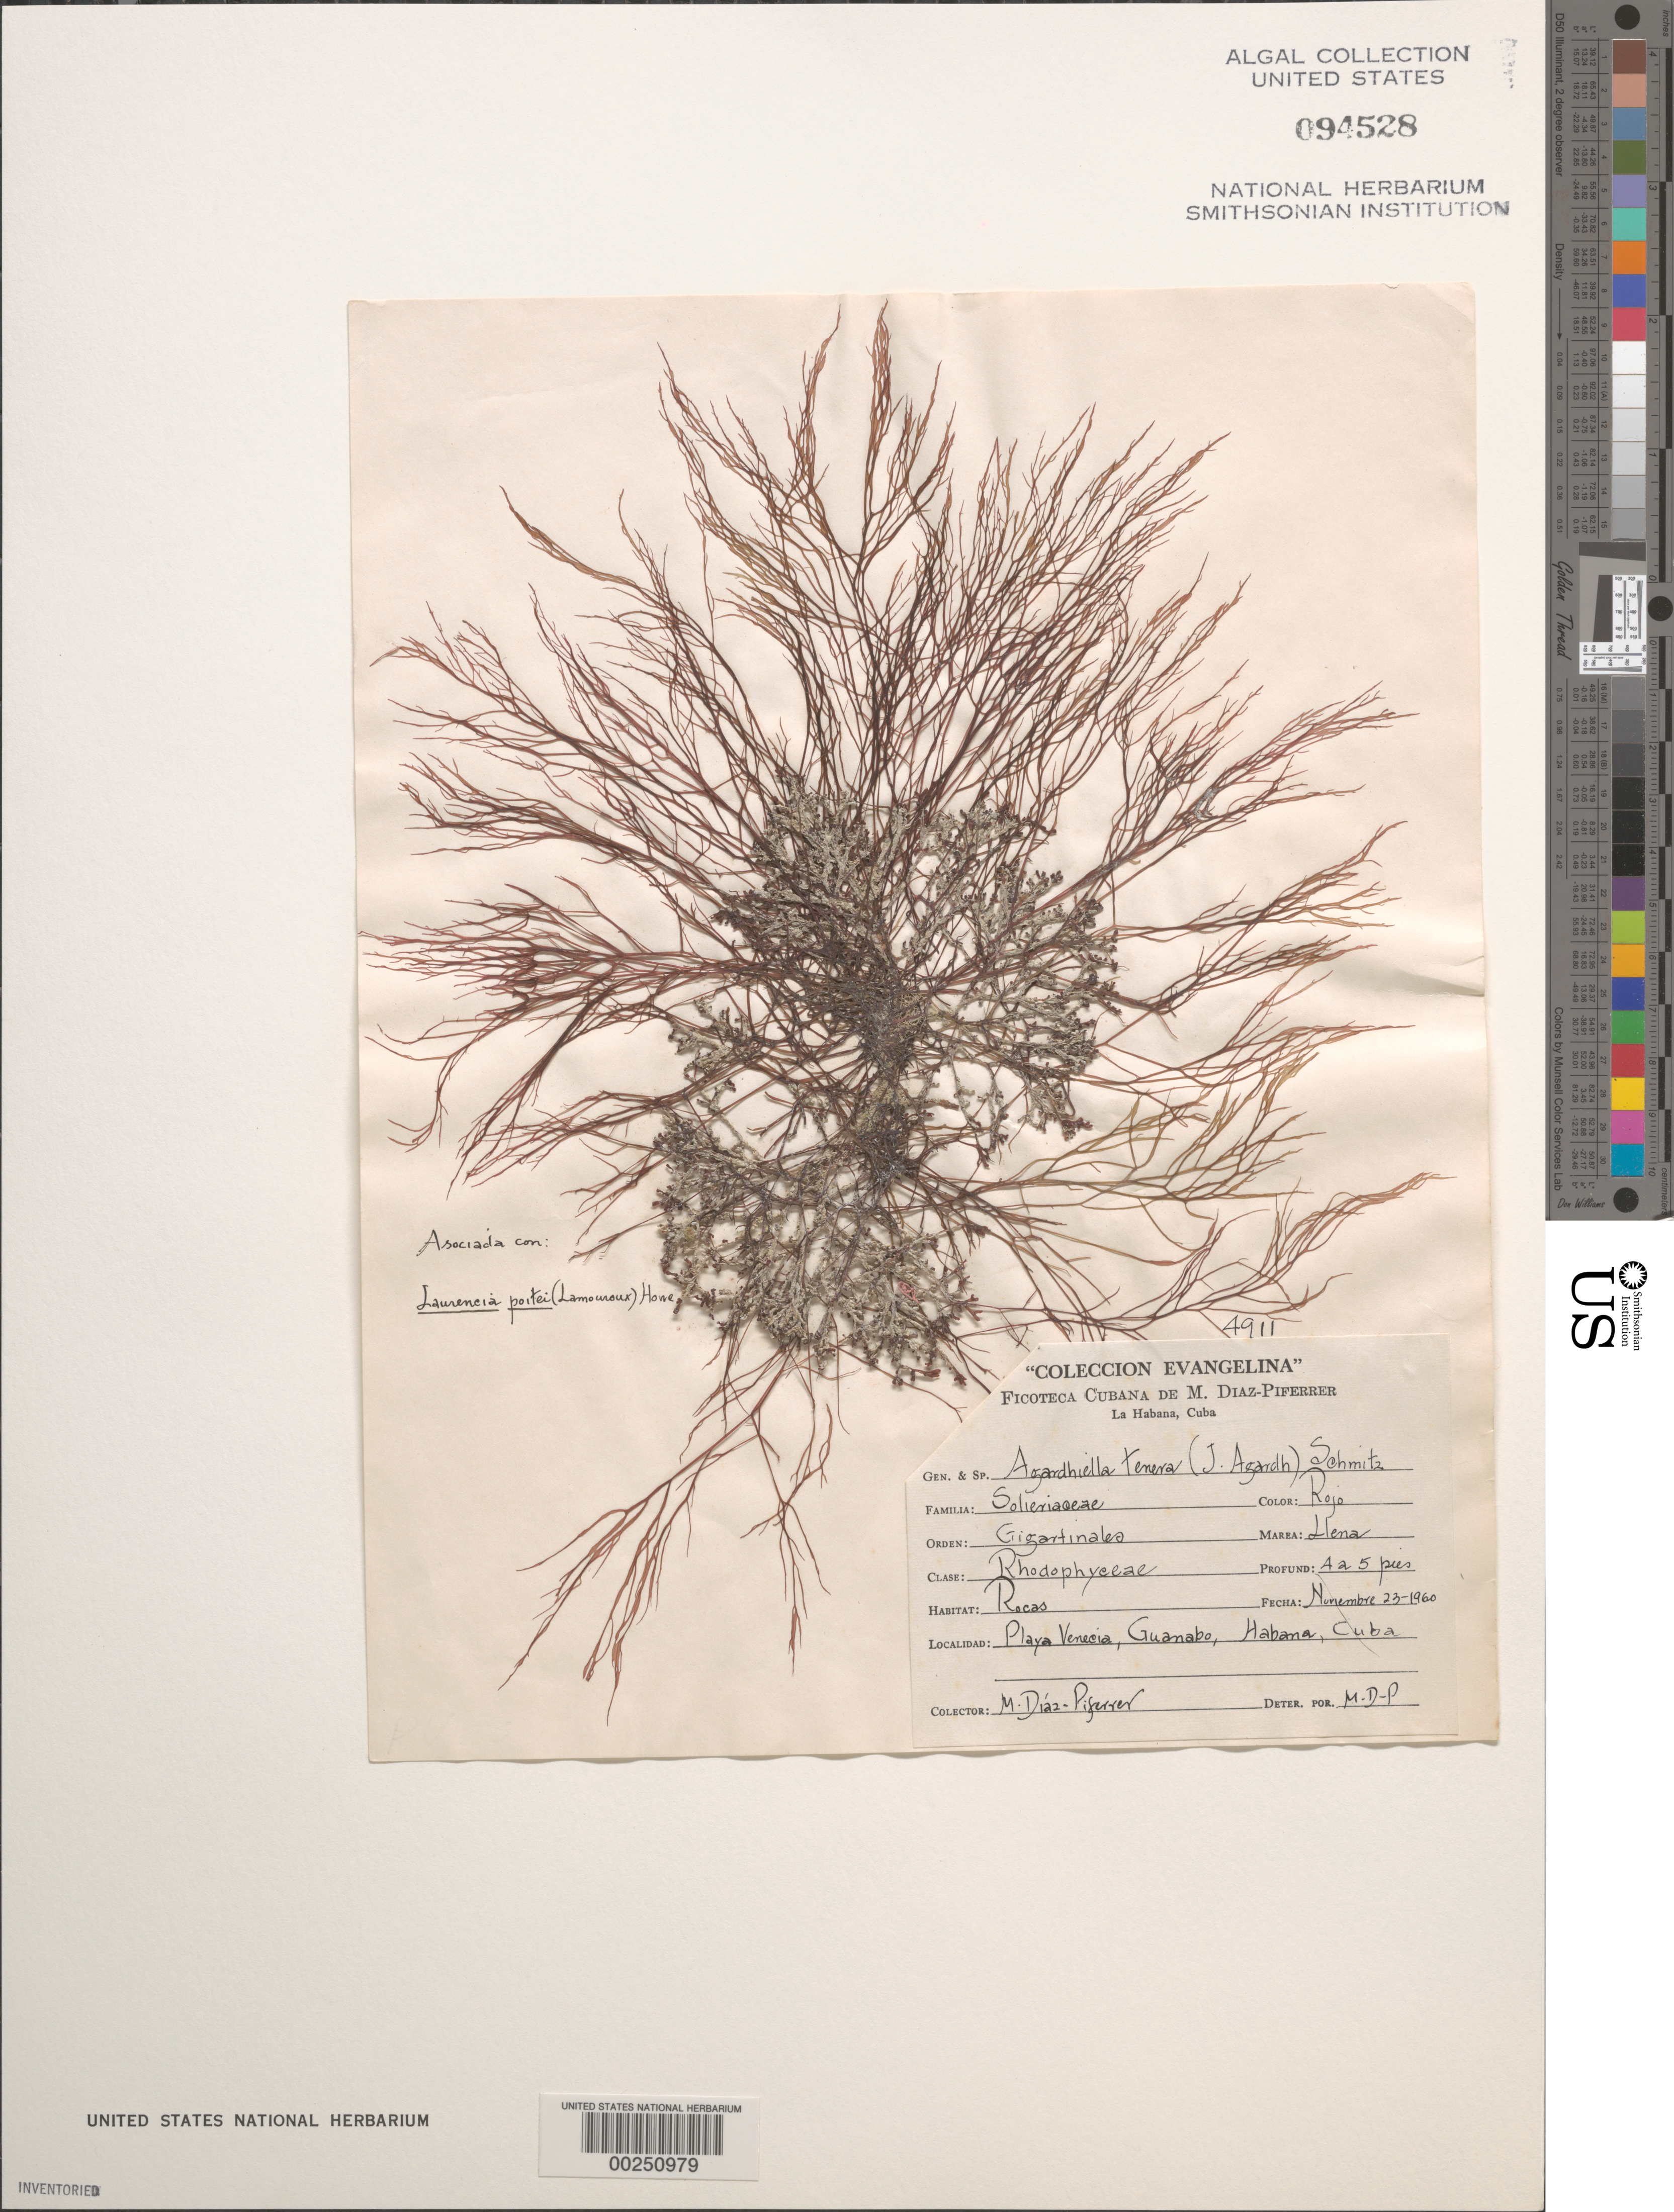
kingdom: Plantae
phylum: Rhodophyta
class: Florideophyceae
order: Gigartinales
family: Solieriaceae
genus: Agardhiella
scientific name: Agardhiella tenera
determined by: Diaz-Piferrer, M.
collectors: M. Diaz-Piferrer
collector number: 4911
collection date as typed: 23 Nov 1960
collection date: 1960-11-23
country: Cuba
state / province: La Habana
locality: Playa venecia, guanabo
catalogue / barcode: US 94528